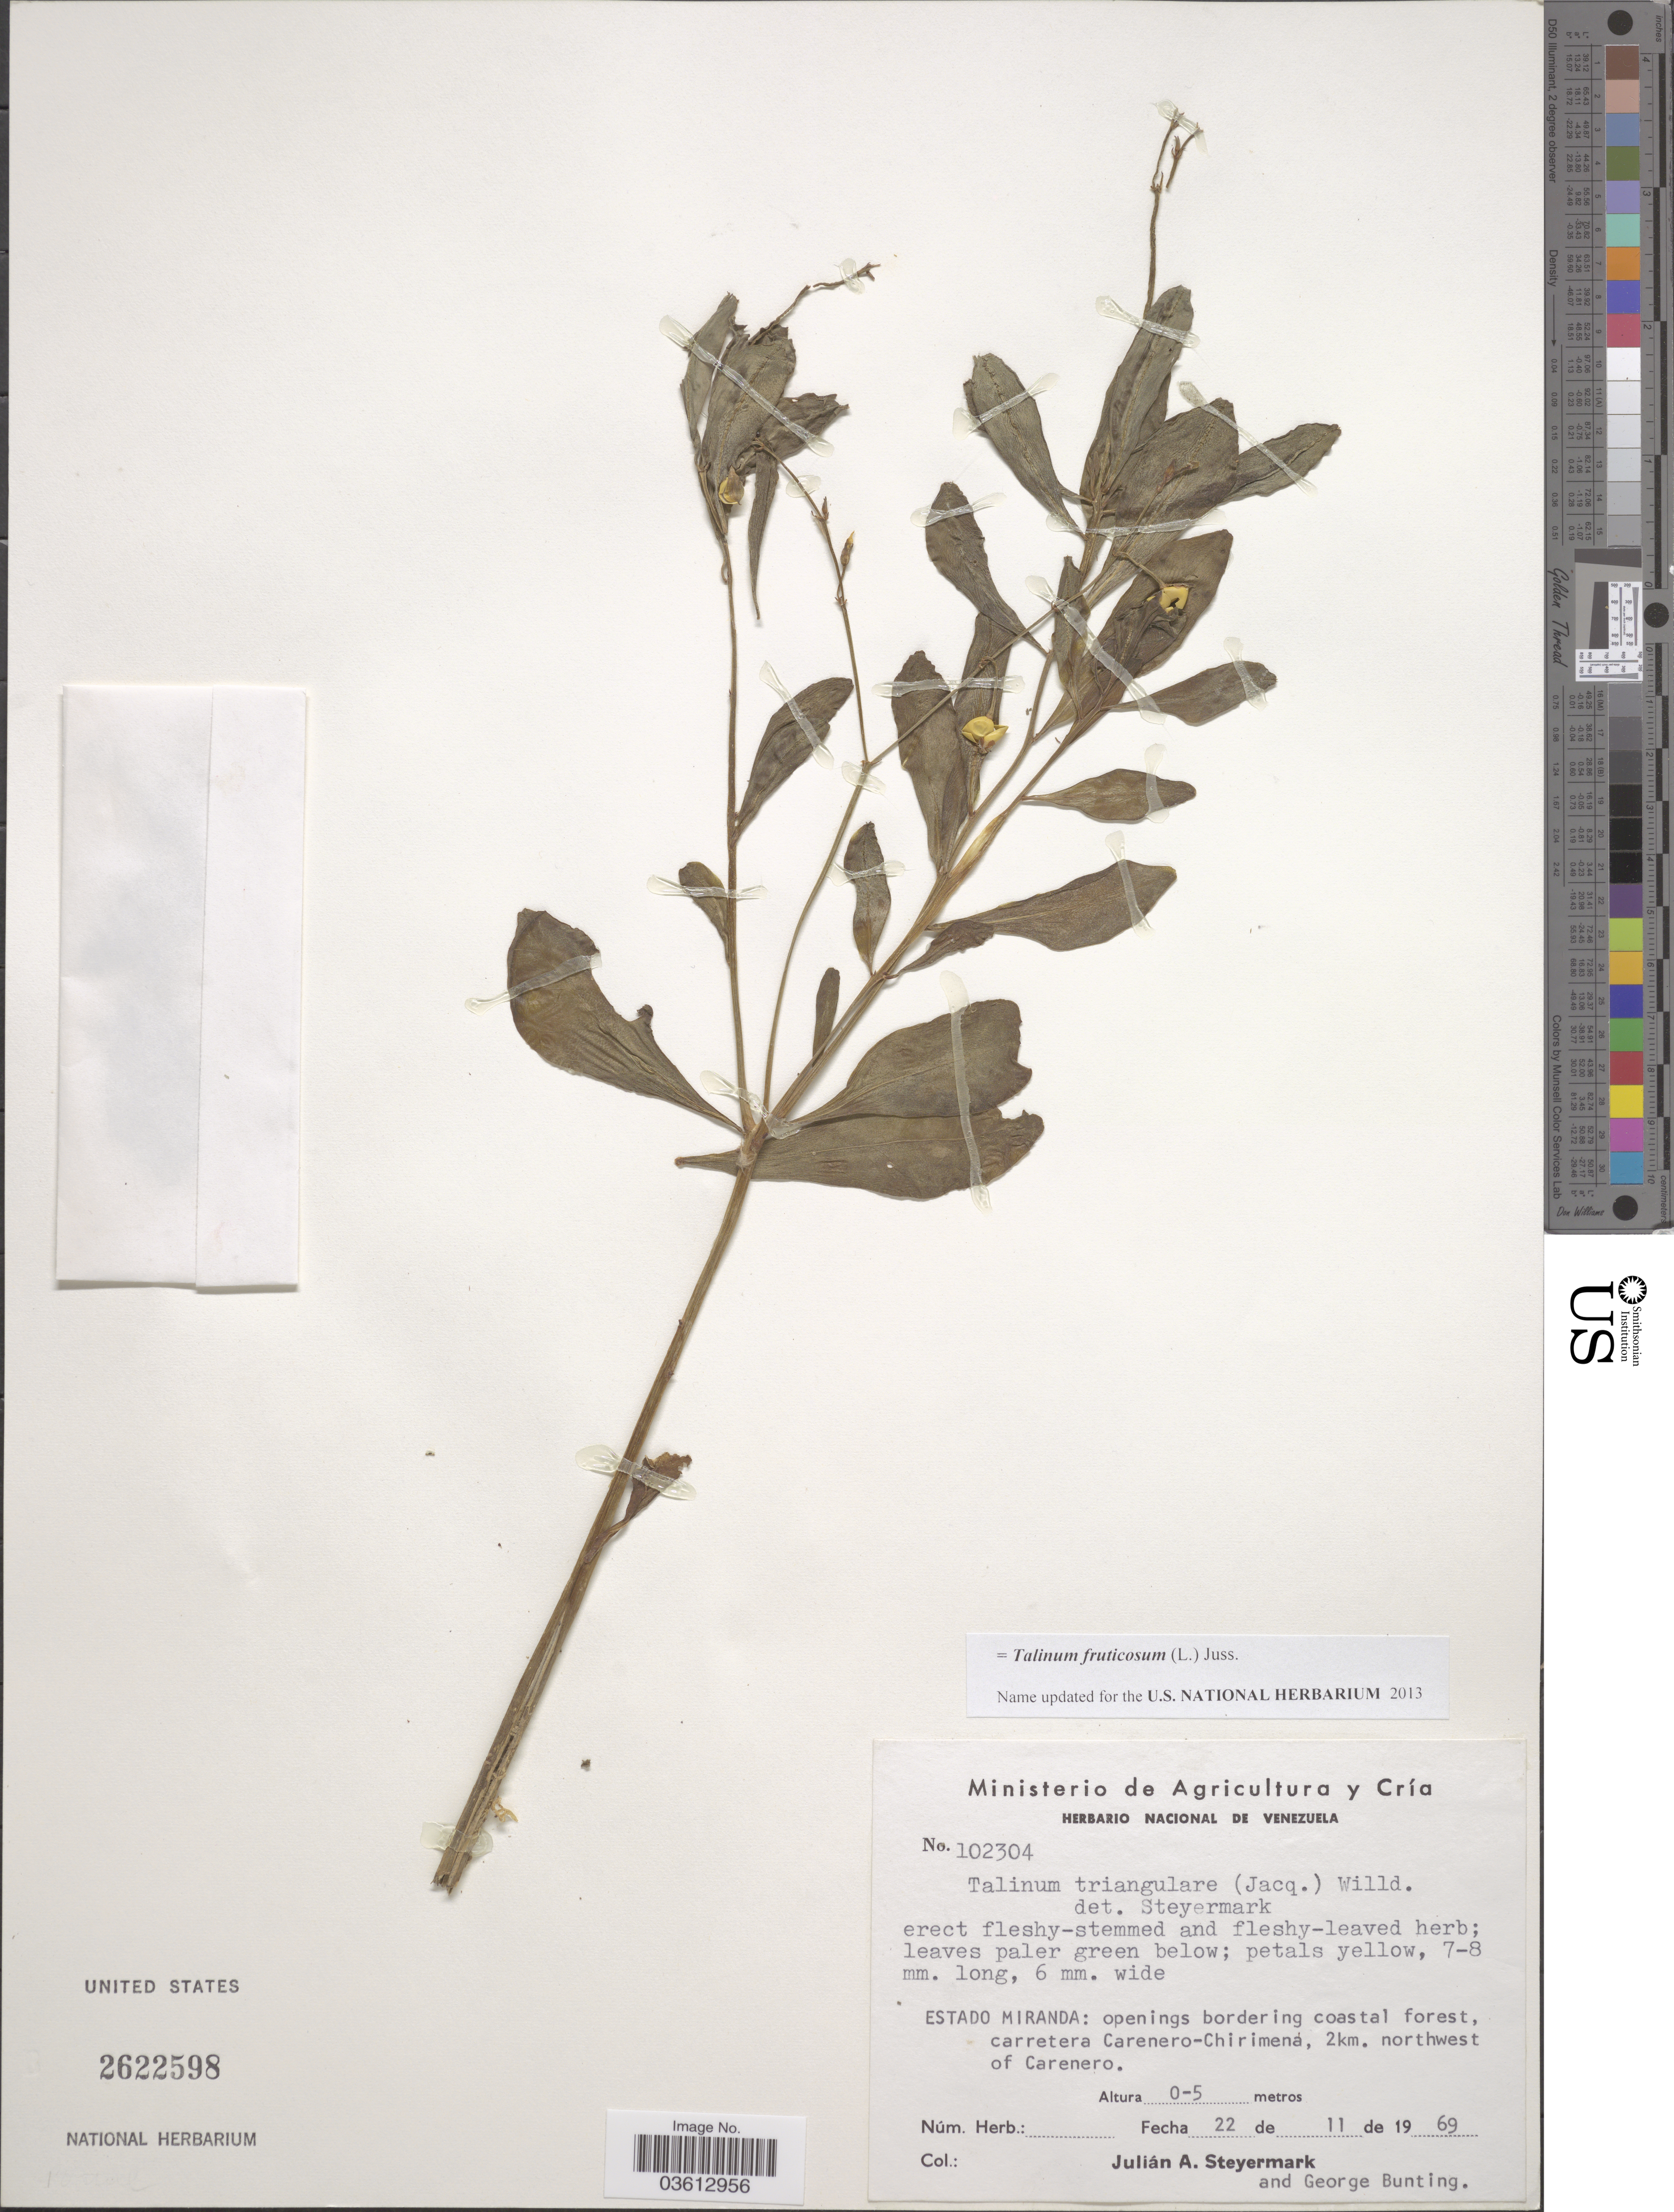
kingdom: Plantae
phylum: Tracheophyta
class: Magnoliopsida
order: Caryophyllales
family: Talinaceae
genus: Talinum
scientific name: Talinum fruticosum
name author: (L.) Juss.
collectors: J. Steyermark & G. S. Bunting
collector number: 102304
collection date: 1969-11-22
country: Venezuela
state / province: Miranda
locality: Carretera Carenero-Chirimena, 2km. northwest of Carenero.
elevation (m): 0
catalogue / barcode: US 2622598